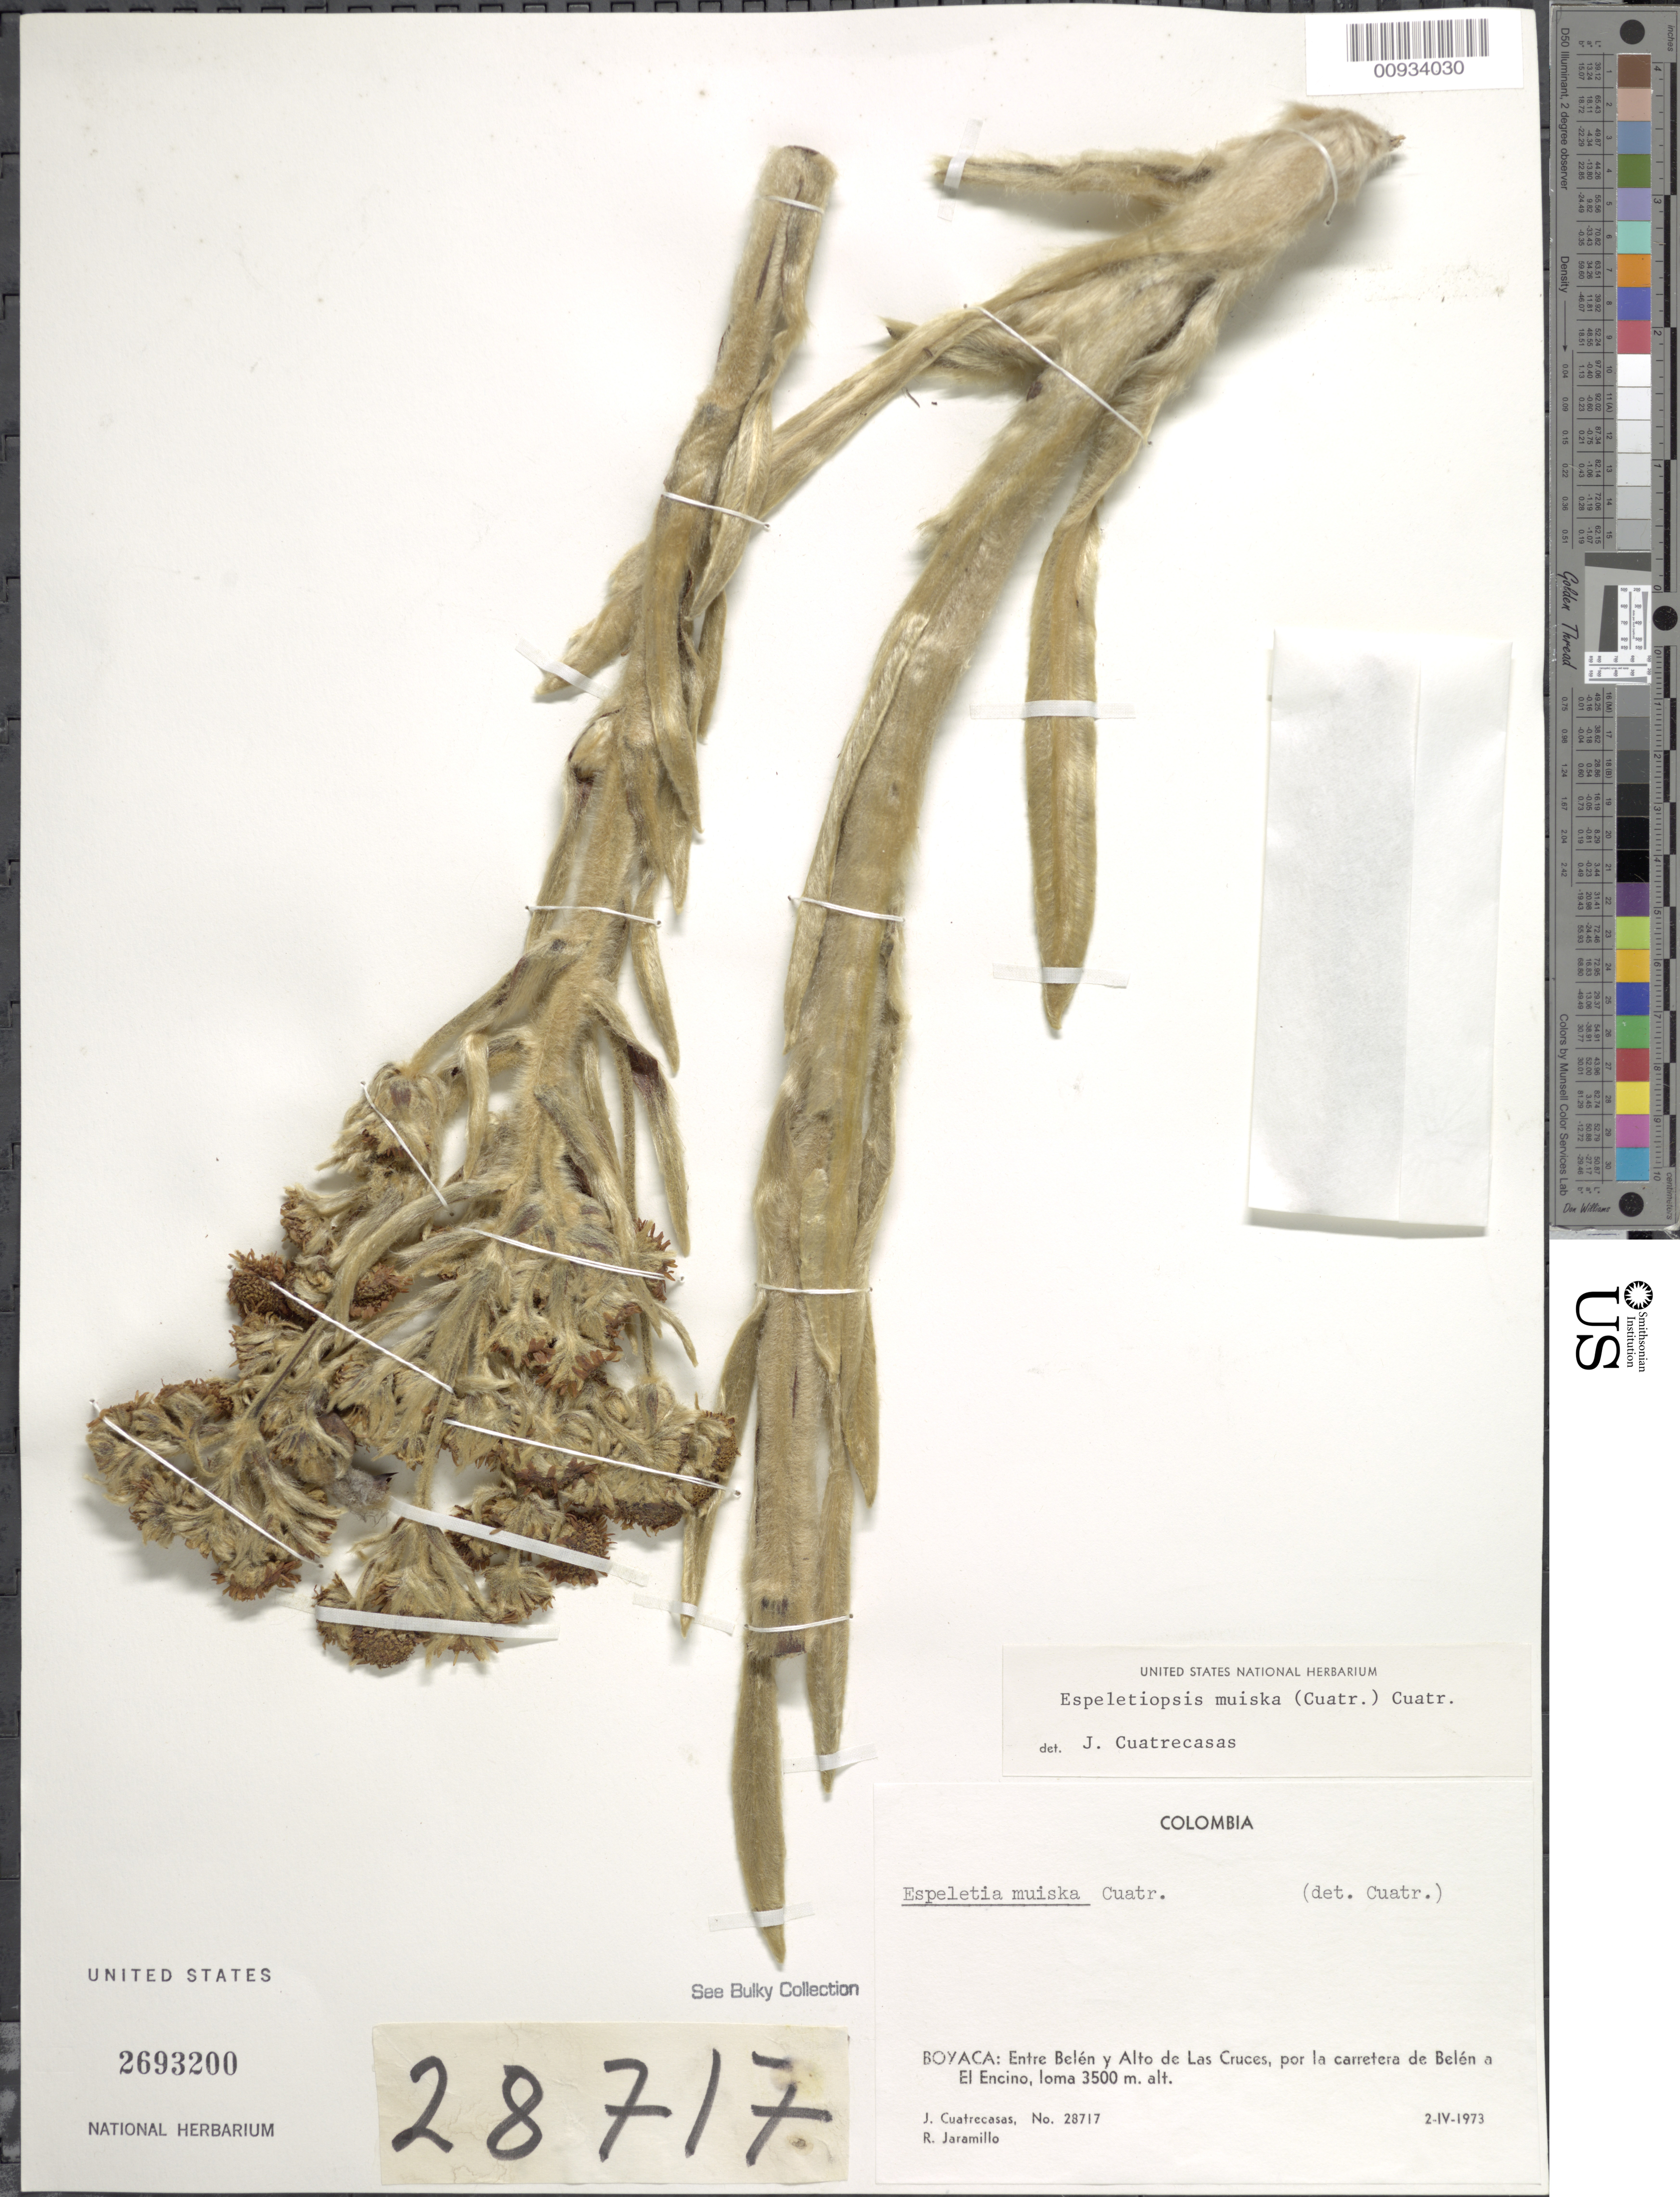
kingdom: Plantae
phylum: Tracheophyta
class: Magnoliopsida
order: Asterales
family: Asteraceae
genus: Espeletiopsis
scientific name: Espeletiopsis muiska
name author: (Cuatrec.) Cuatrec.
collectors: J. Cuatrecasas & R. Jaramillo M.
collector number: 28717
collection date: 1973-04-02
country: Colombia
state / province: Boyacá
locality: Boyacá: Entre Belen y Alto de Las Cruces, por la carretera de Belen a El Encino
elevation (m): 3500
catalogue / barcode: US 2693200